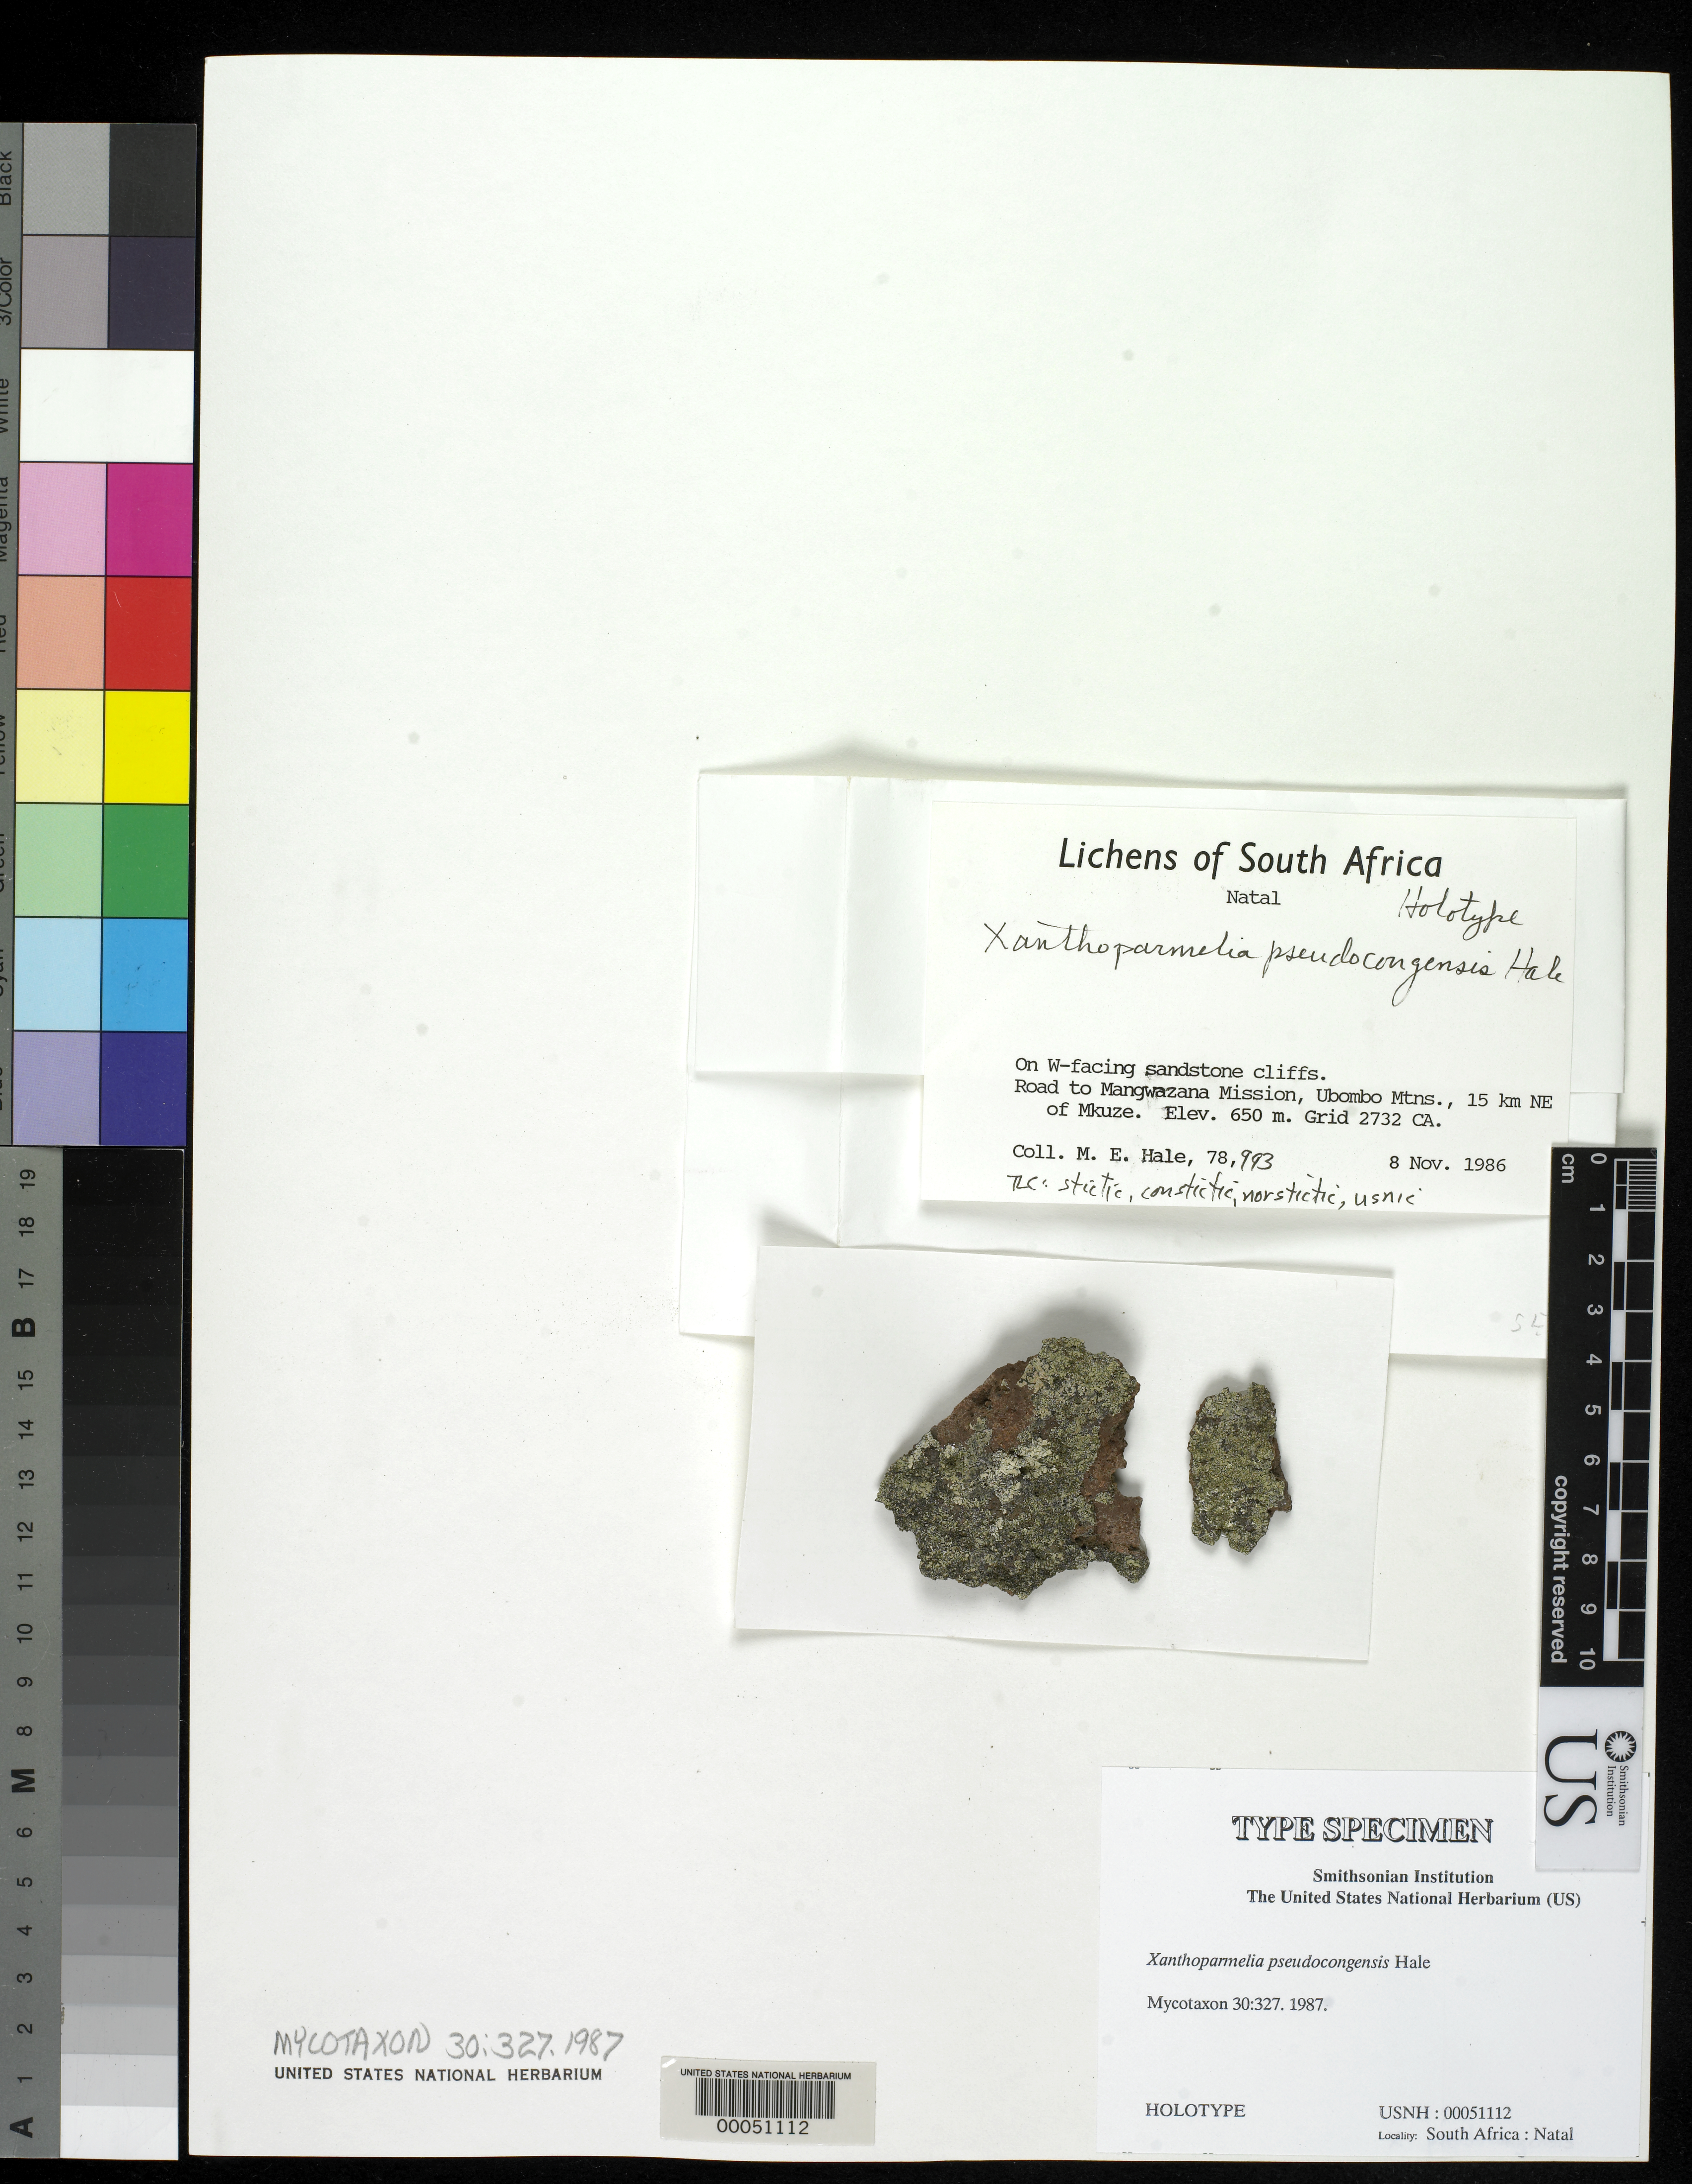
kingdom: Fungi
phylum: Ascomycota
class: Lecanoromycetes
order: Lecanorales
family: Parmeliaceae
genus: Xanthoparmelia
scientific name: Xanthoparmelia pseudocongensis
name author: Hale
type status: Holotype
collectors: M. Hale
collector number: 78993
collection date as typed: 08 Nov 1986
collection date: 1986-11-08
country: South Africa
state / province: KwaZulu-Natal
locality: Grid 2732 CA. Road to Mangwazana Mission, Ubombo Mountains, 15 km NE of Mkuze, on W-facing sandstone cliffs.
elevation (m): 650